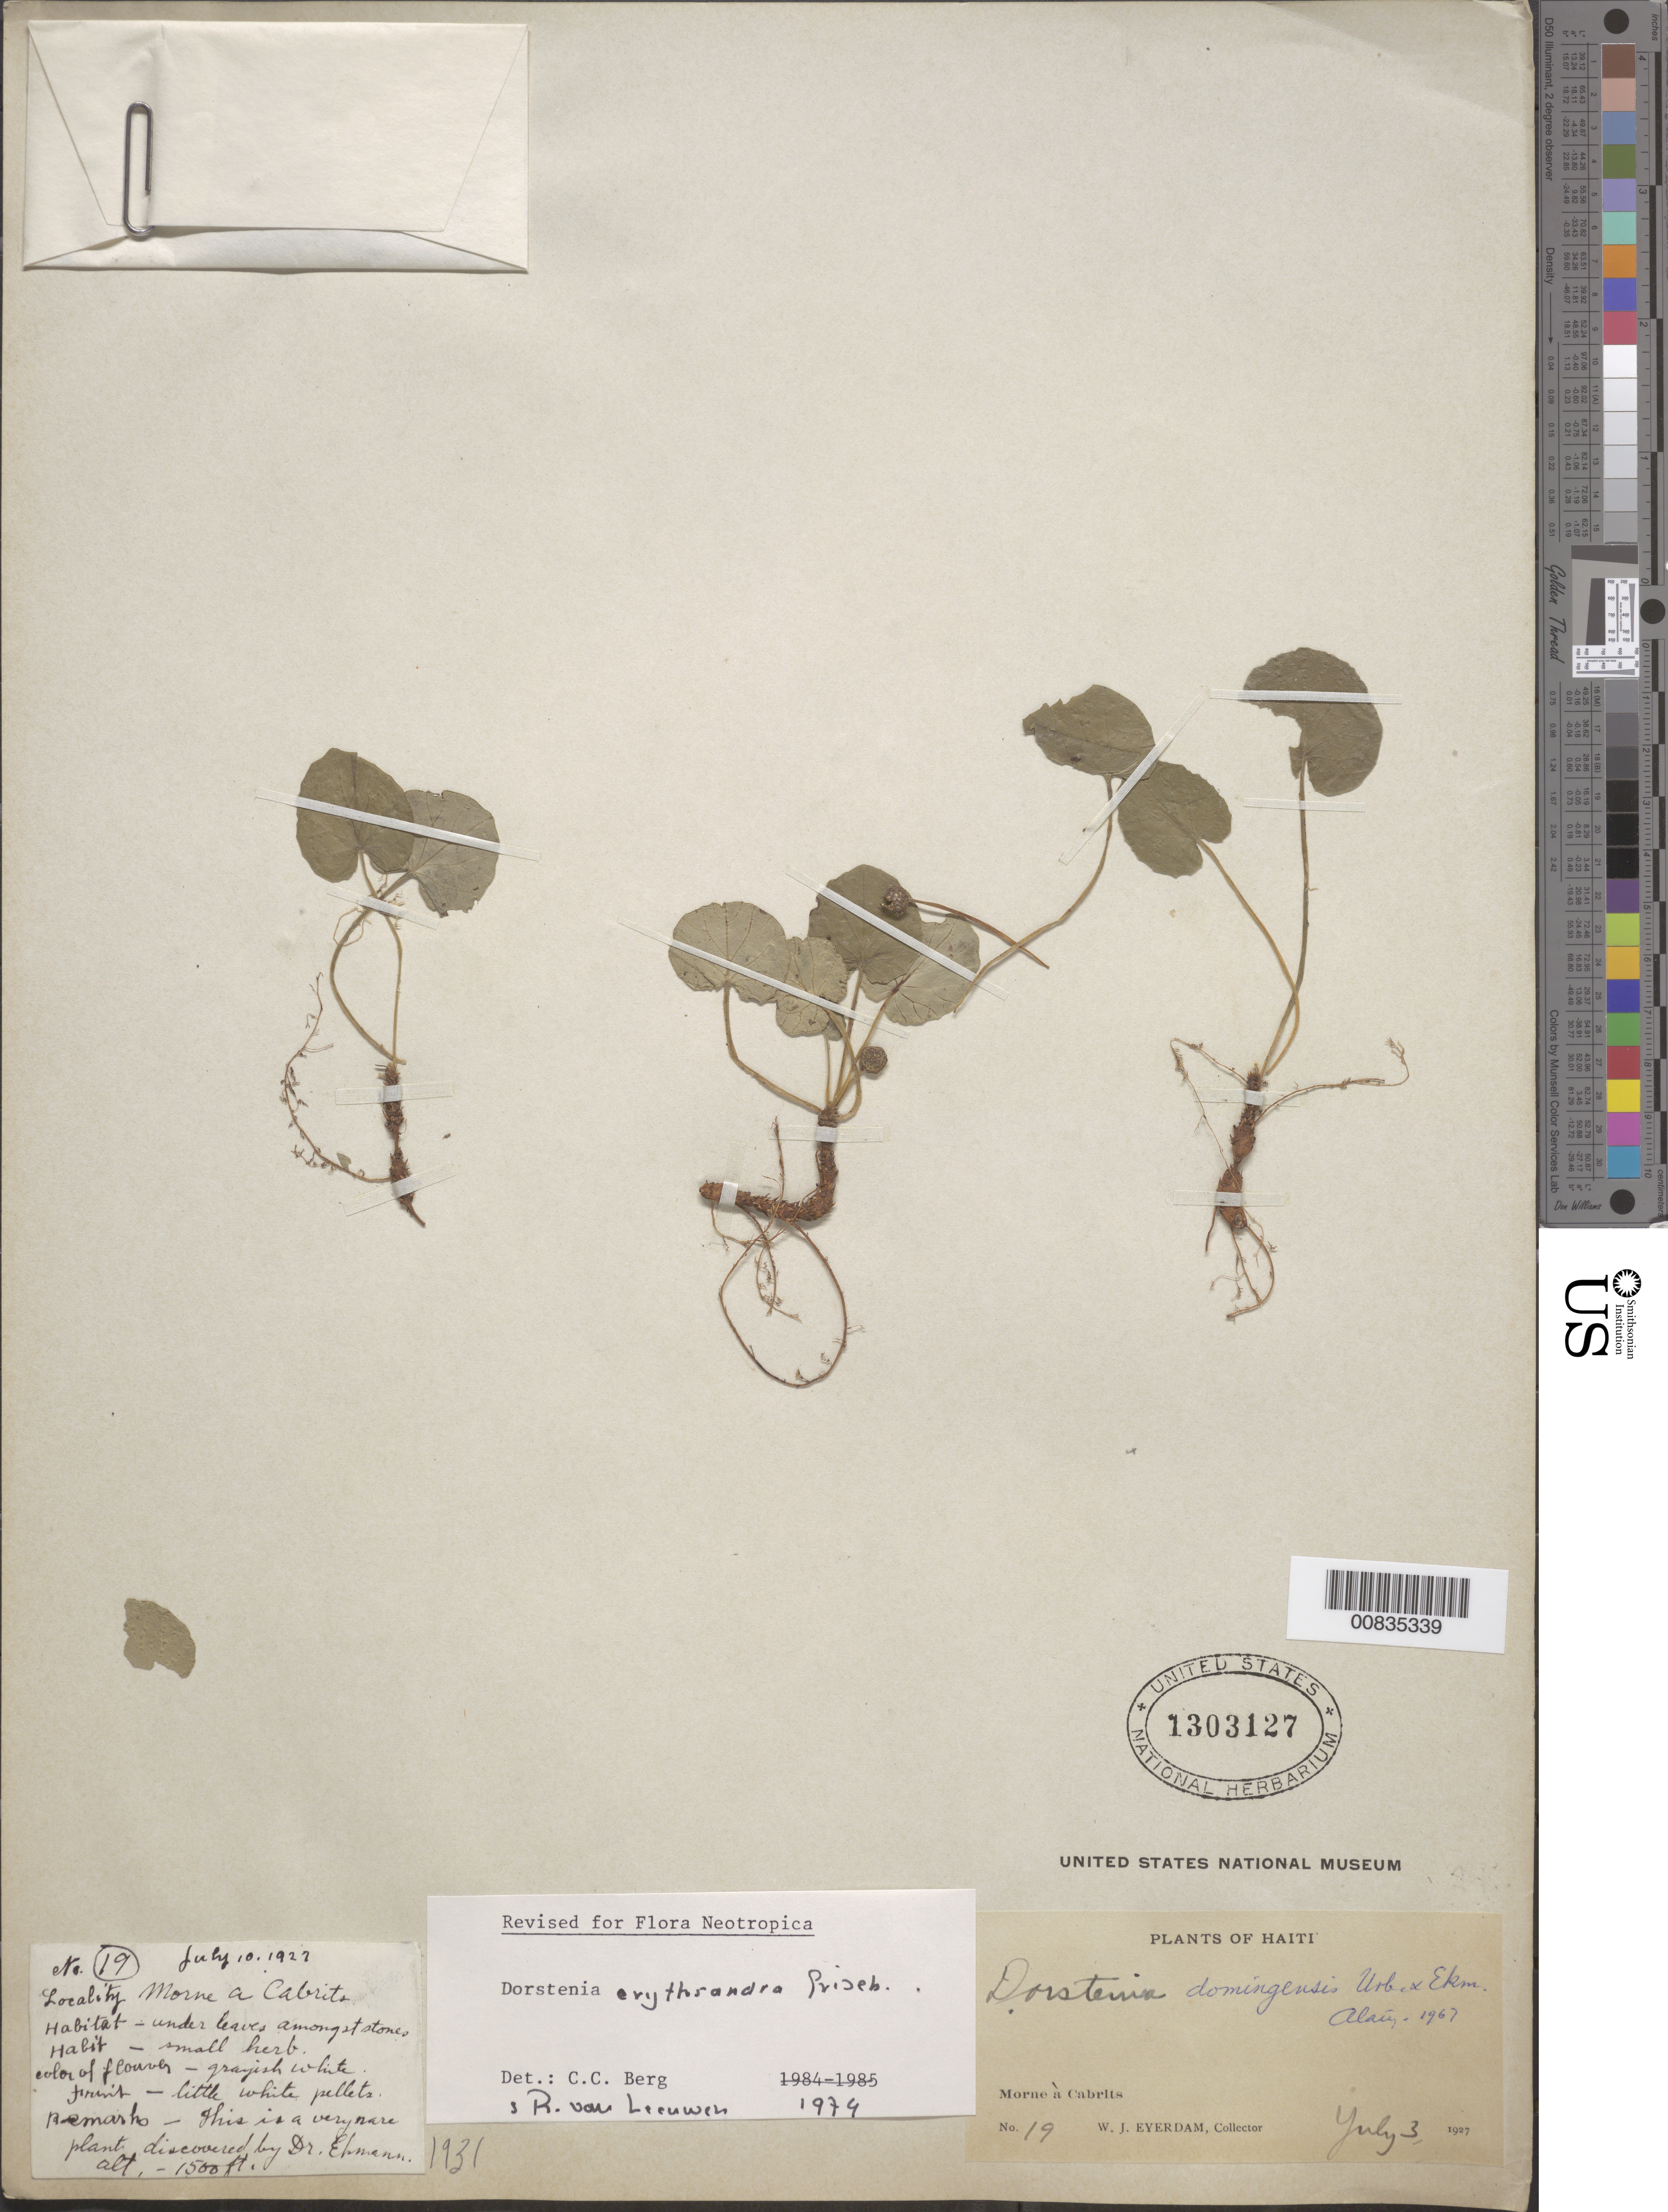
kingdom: Plantae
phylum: Tracheophyta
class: Magnoliopsida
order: Rosales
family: Moraceae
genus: Dorstenia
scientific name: Dorstenia erythrandra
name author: C. Wright ex Griseb.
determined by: Berg, C. C.; Leeuwen, R. van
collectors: W. J. Eyerdam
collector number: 19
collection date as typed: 03 Jul 1927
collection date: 1927-07-03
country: Haiti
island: Hispaniola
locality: Morne à Cabrits.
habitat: Under leaves amongst strones.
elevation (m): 457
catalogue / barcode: US 1303127